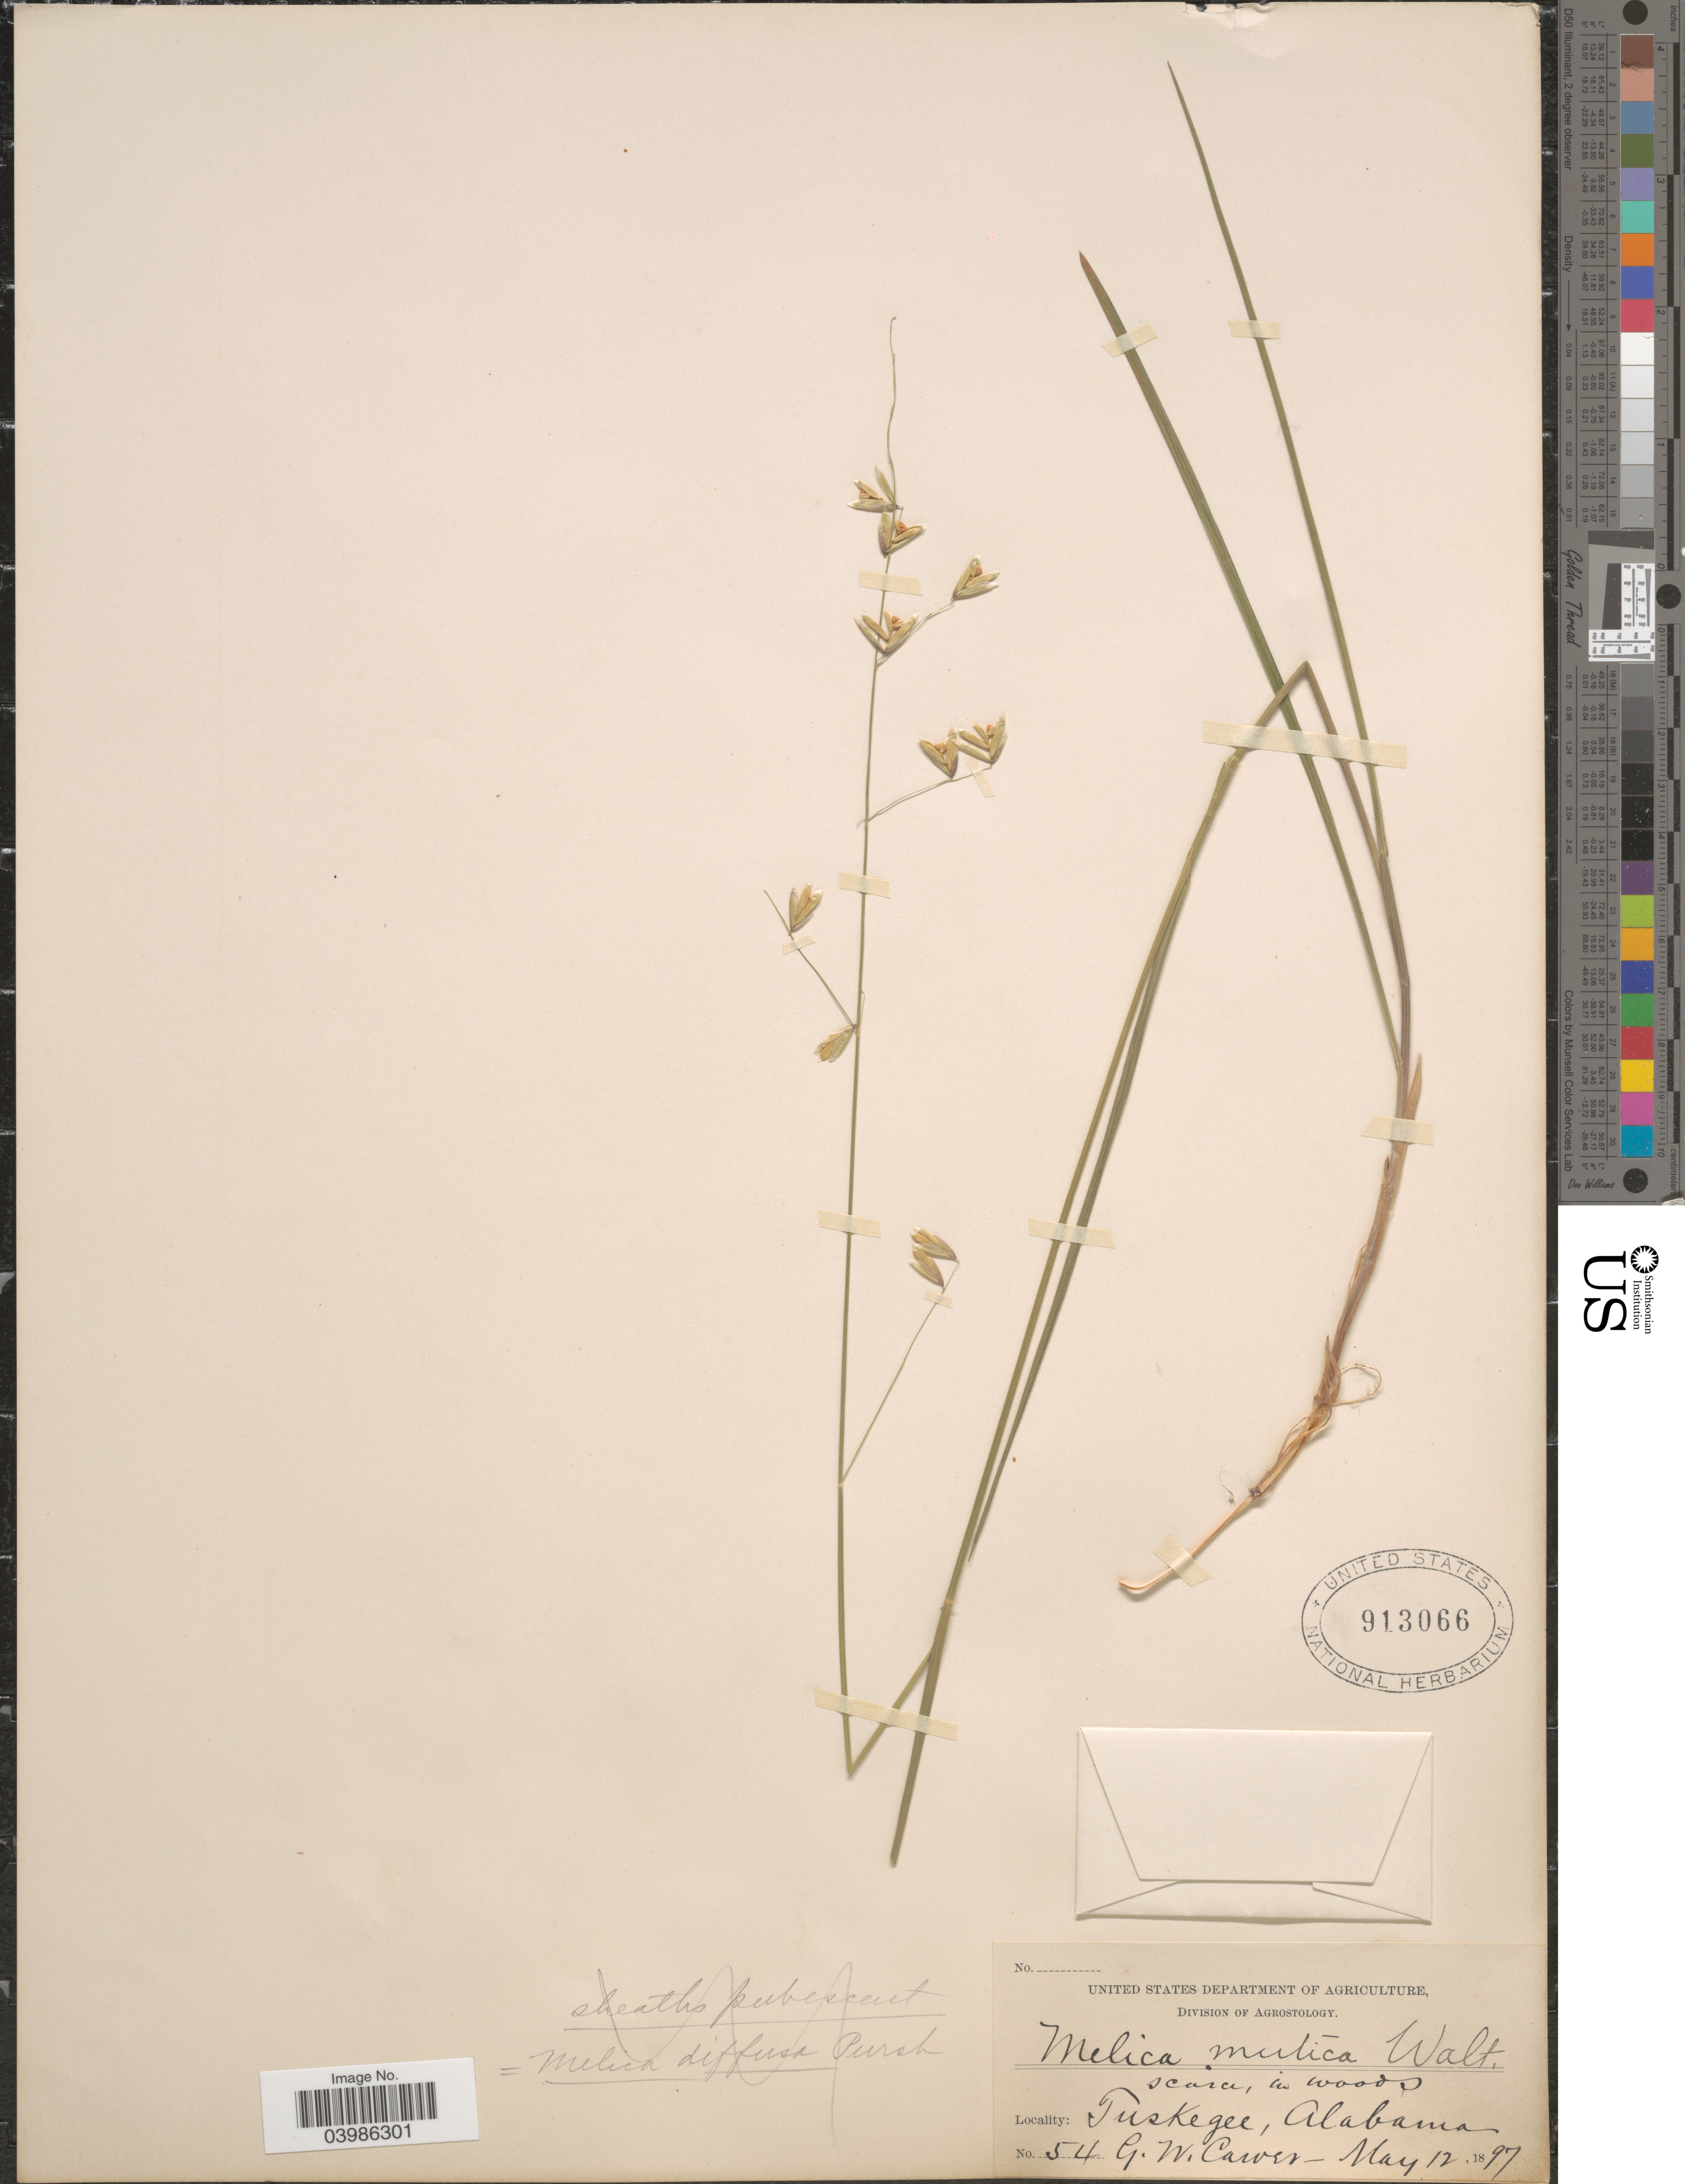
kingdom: Plantae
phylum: Tracheophyta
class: Liliopsida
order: Poales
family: Poaceae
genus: Melica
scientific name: Melica mutica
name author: Walter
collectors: G. Carver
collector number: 54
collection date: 1897-05-12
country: United States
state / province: Alabama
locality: Tuskegee.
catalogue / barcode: US 913066